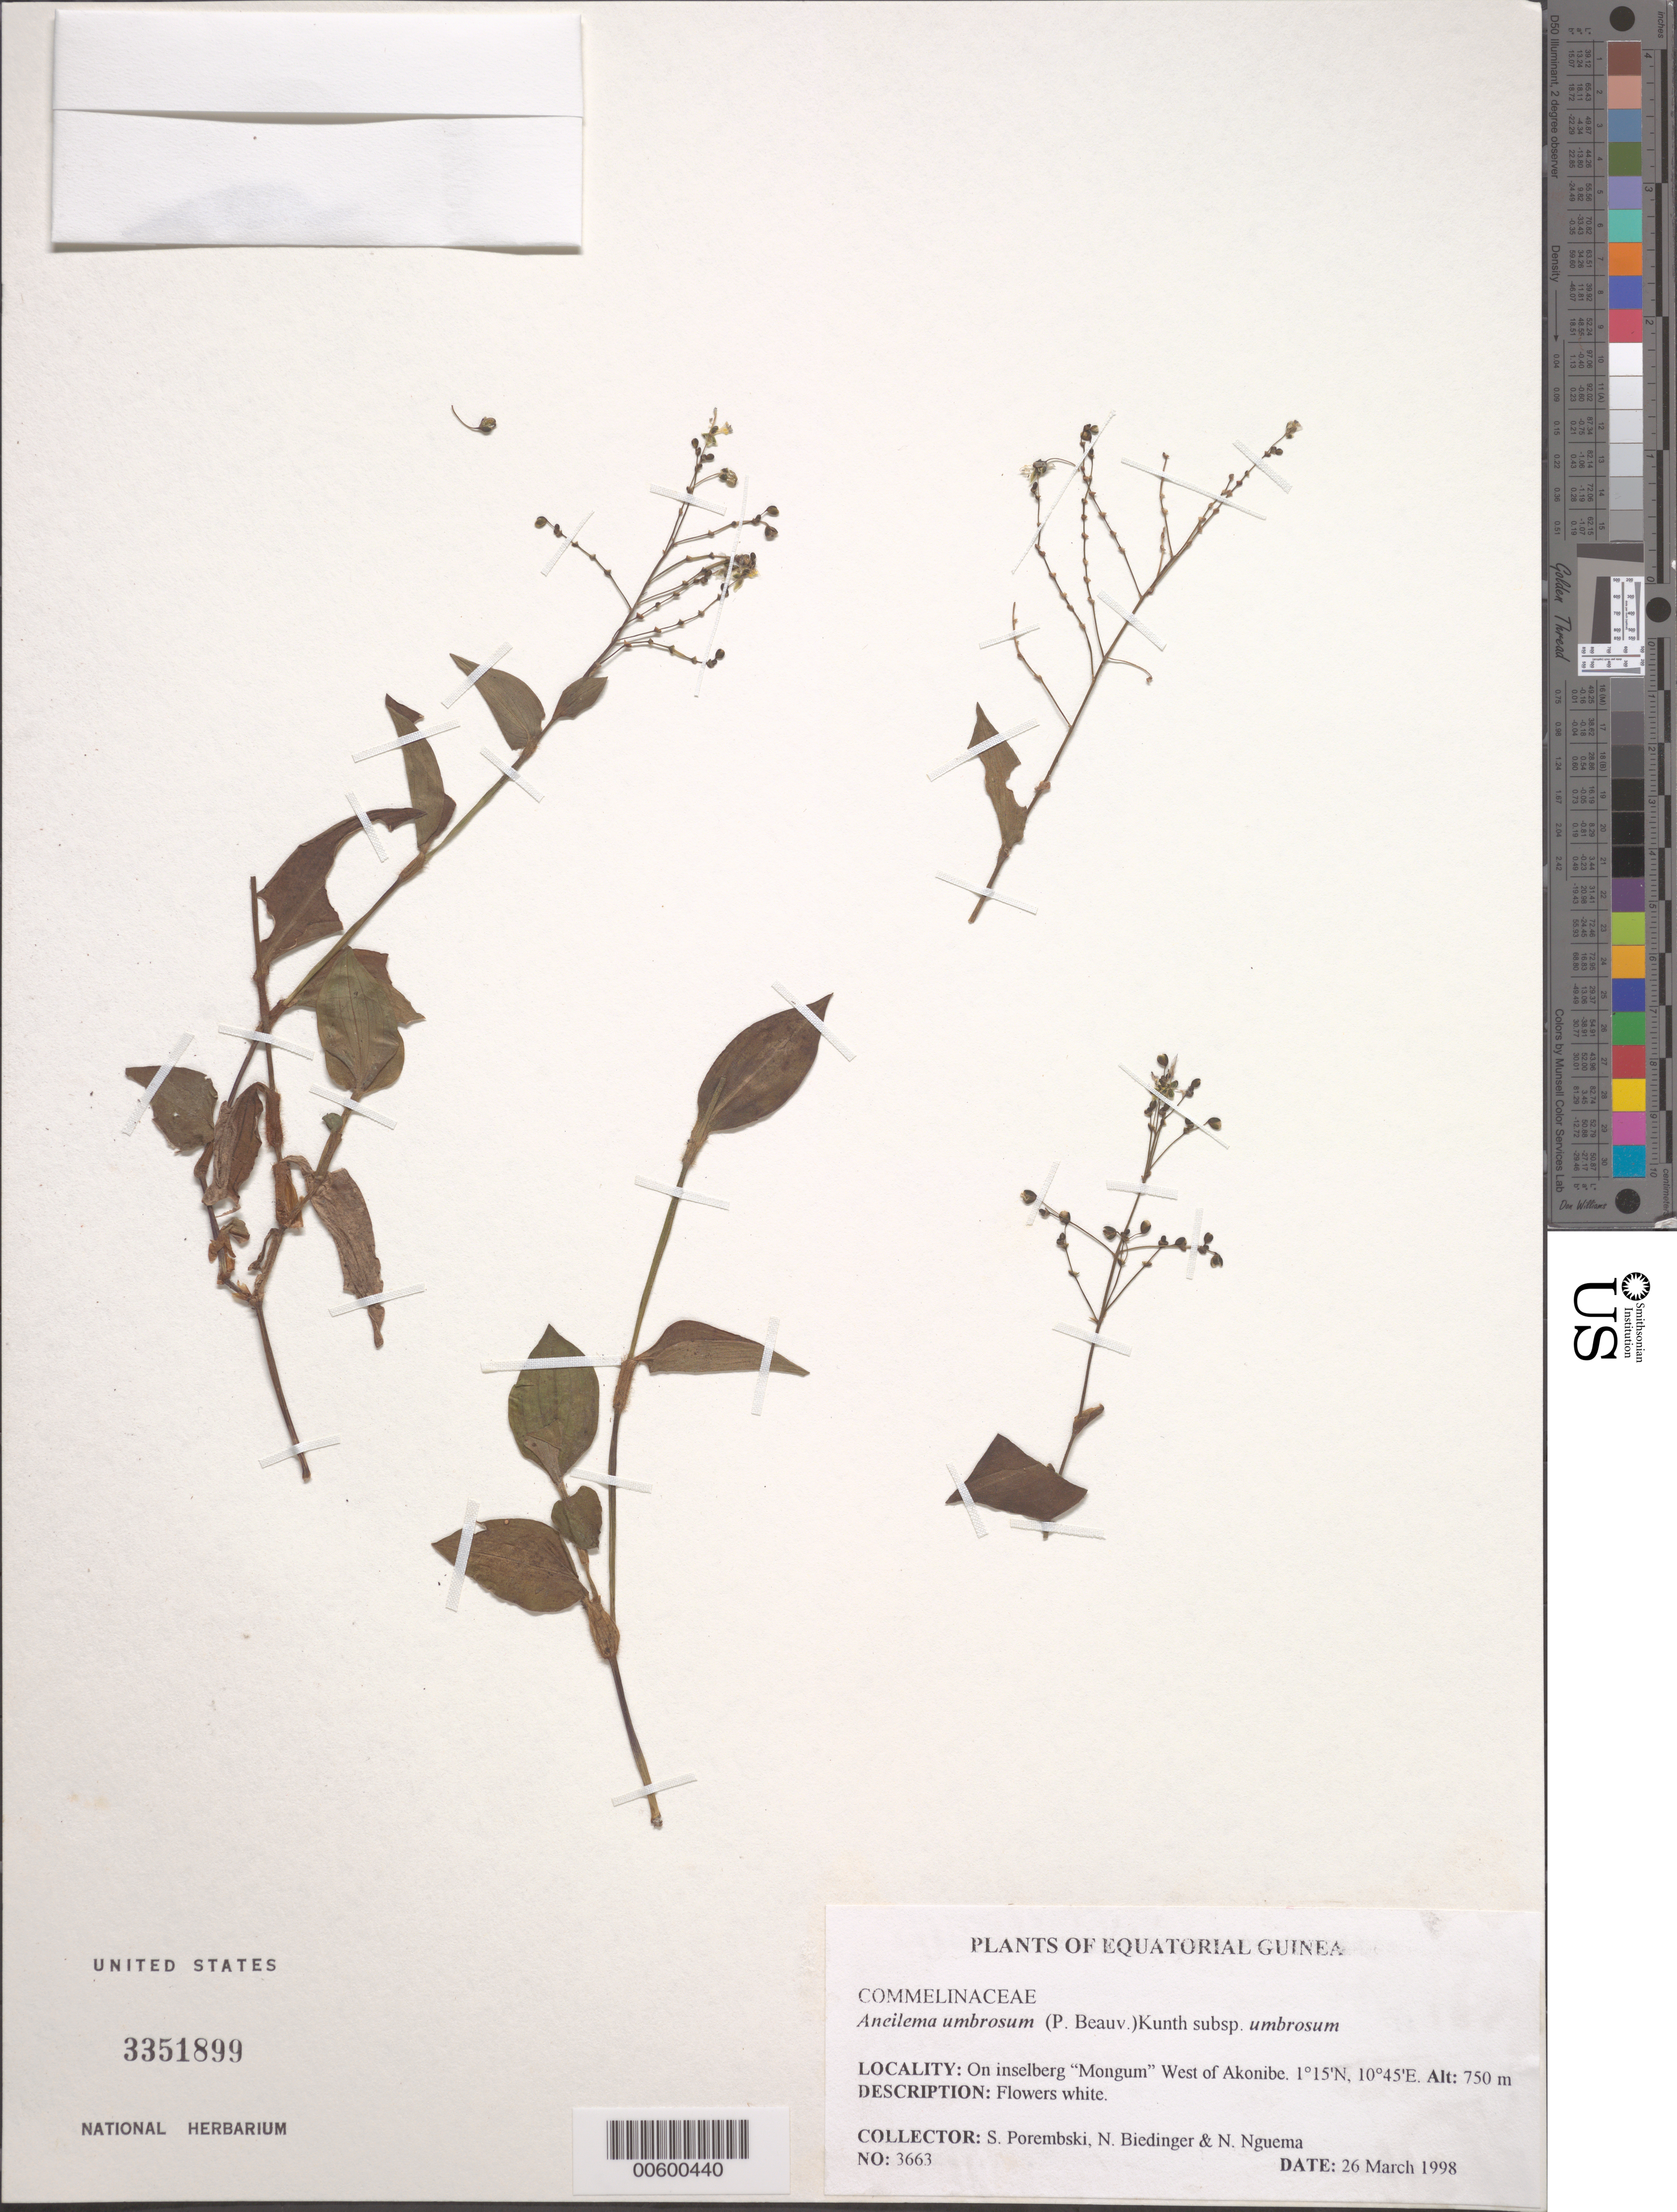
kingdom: Plantae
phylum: Tracheophyta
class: Liliopsida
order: Commelinales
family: Commelinaceae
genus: Aneilema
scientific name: Aneilema umbrosum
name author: (Vahl) Kunth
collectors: S. Porembski, N. Biedinger & N. Nguema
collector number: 3663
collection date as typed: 26 Mar 1998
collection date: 1998-03-26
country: Equatorial Guinea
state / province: Wele-Nzas (?)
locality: On Inselberg "Mongum" W of Akonibe. [former Province of Fernando Pó (Bioko).]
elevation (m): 750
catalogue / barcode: US 3351899